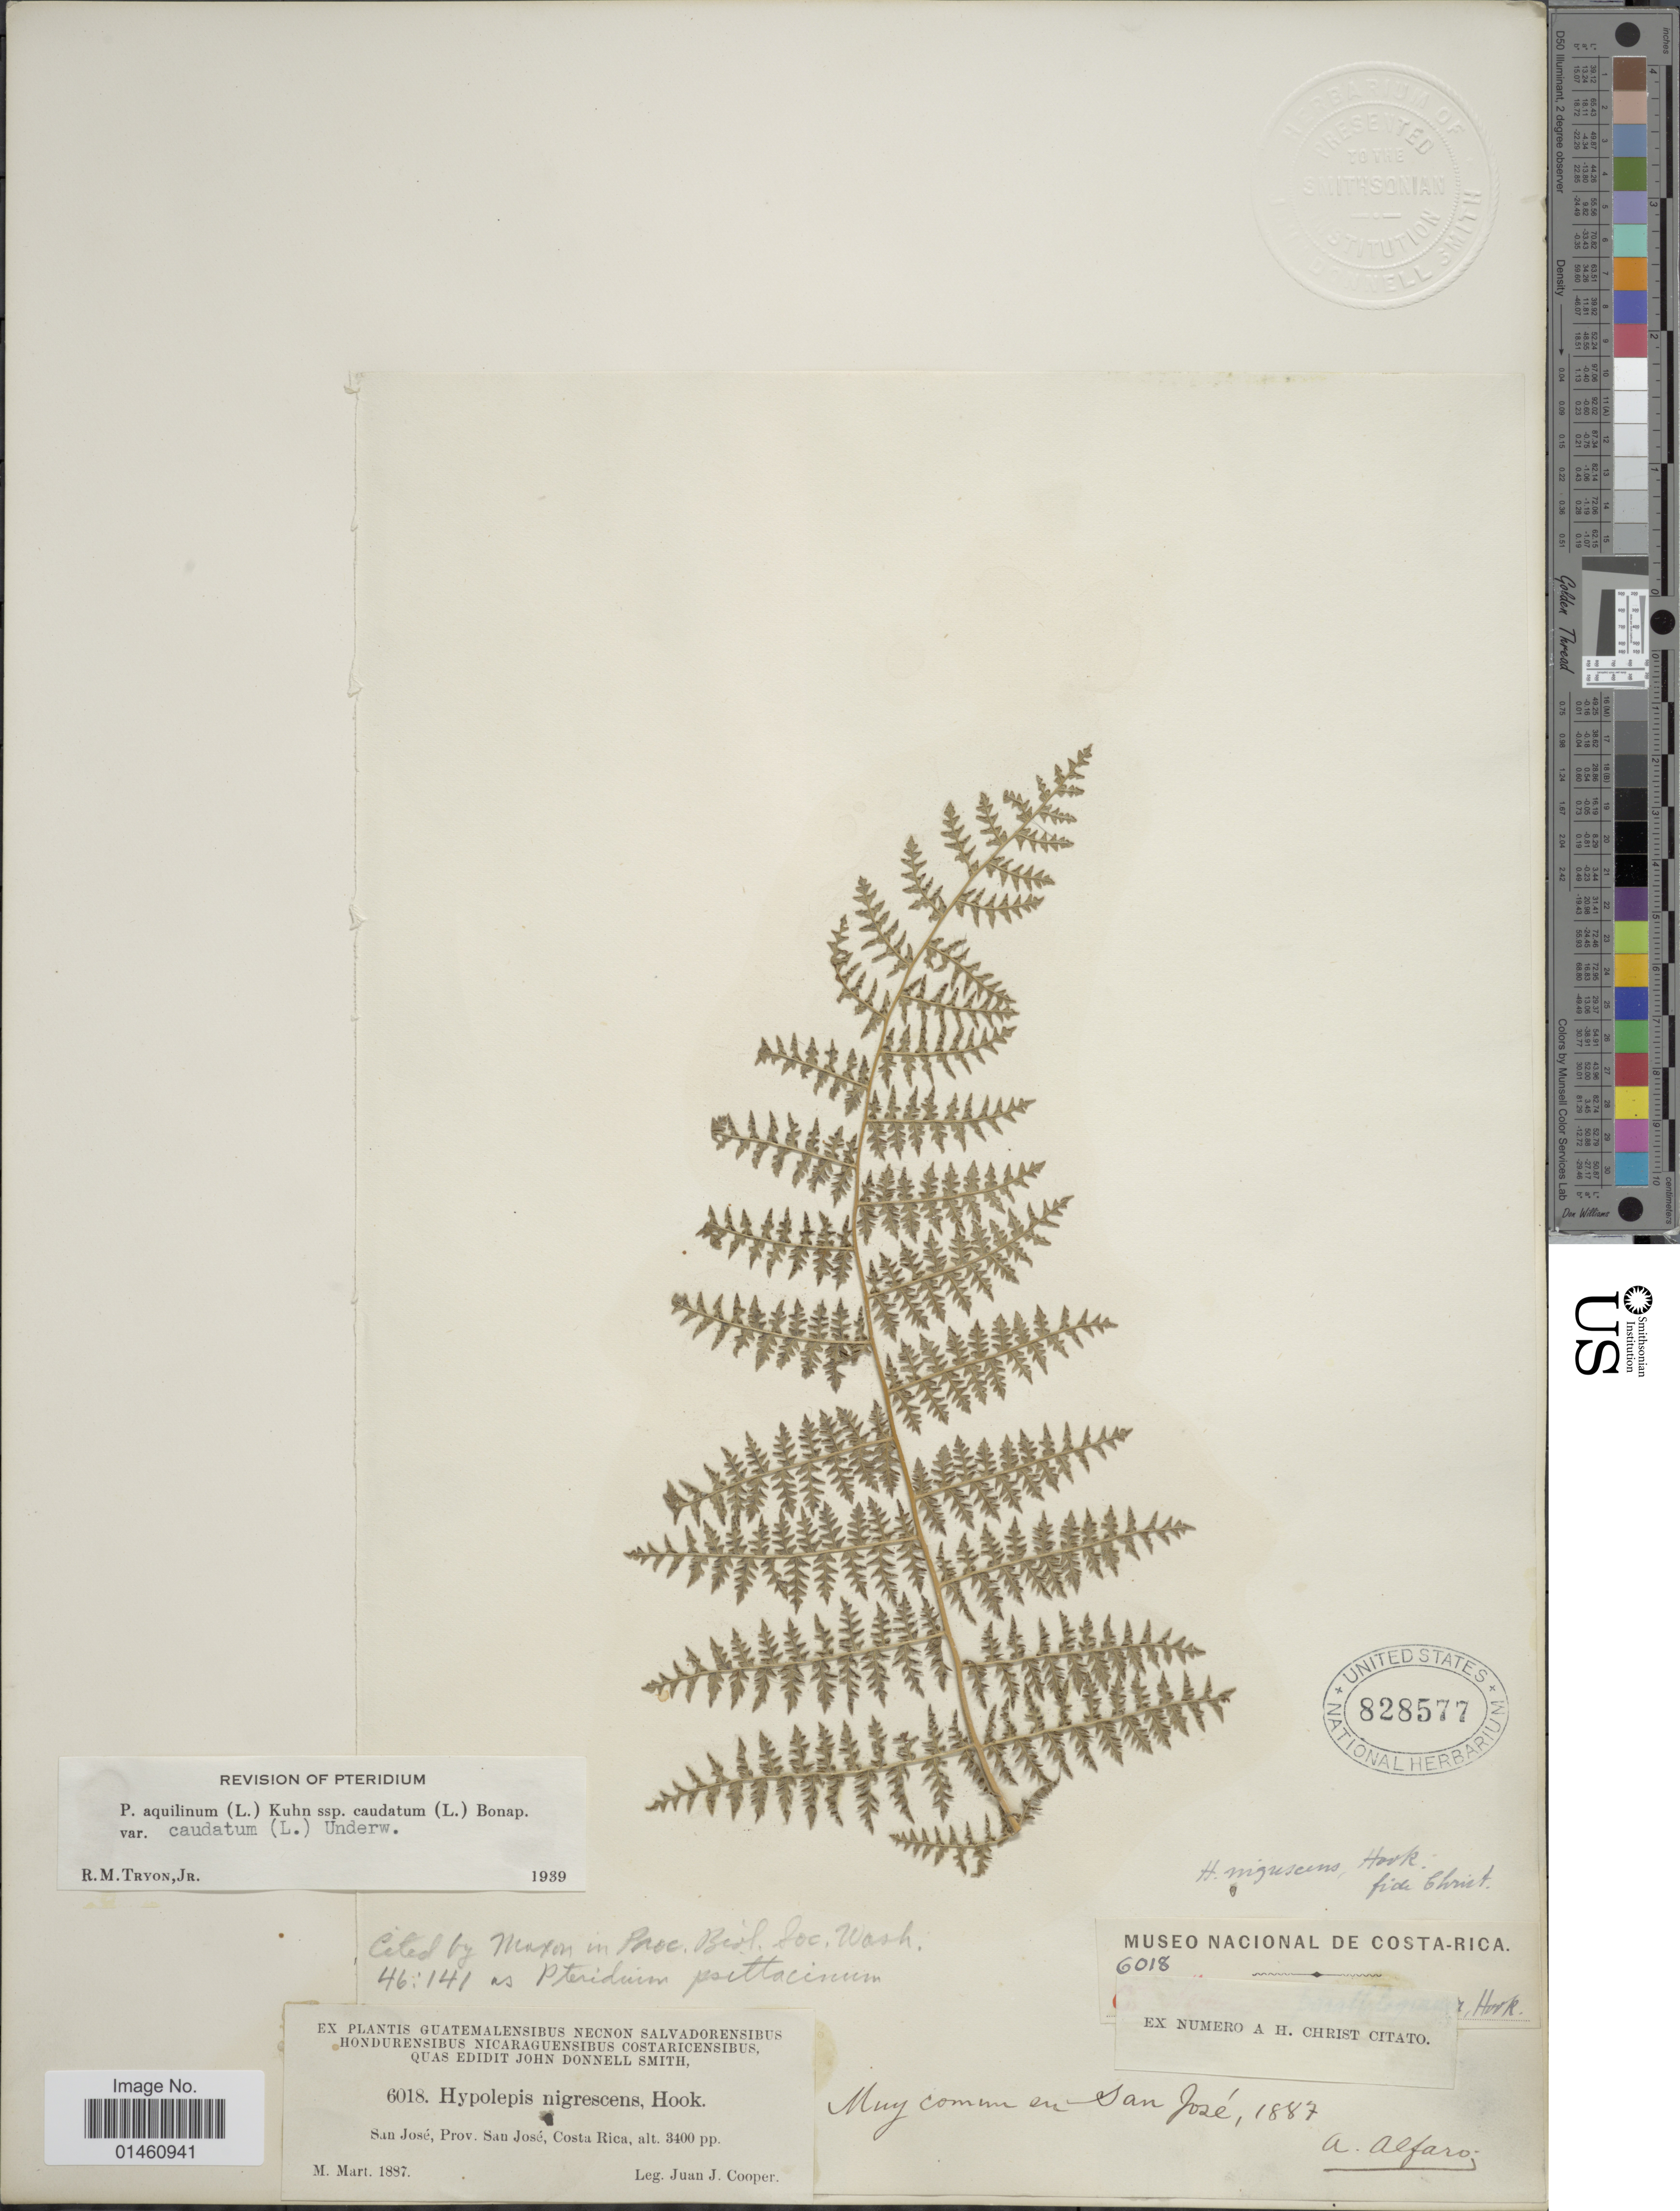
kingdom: Plantae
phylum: Tracheophyta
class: Polypodiopsida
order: Polypodiales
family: Dennstaedtiaceae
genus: Pteridium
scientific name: Pteridium caudatum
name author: (L.) Maxon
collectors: J. J. Cooper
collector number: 6018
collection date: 1887-03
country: Costa Rica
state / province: San José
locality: San Jose.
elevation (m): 1036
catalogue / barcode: US 828577